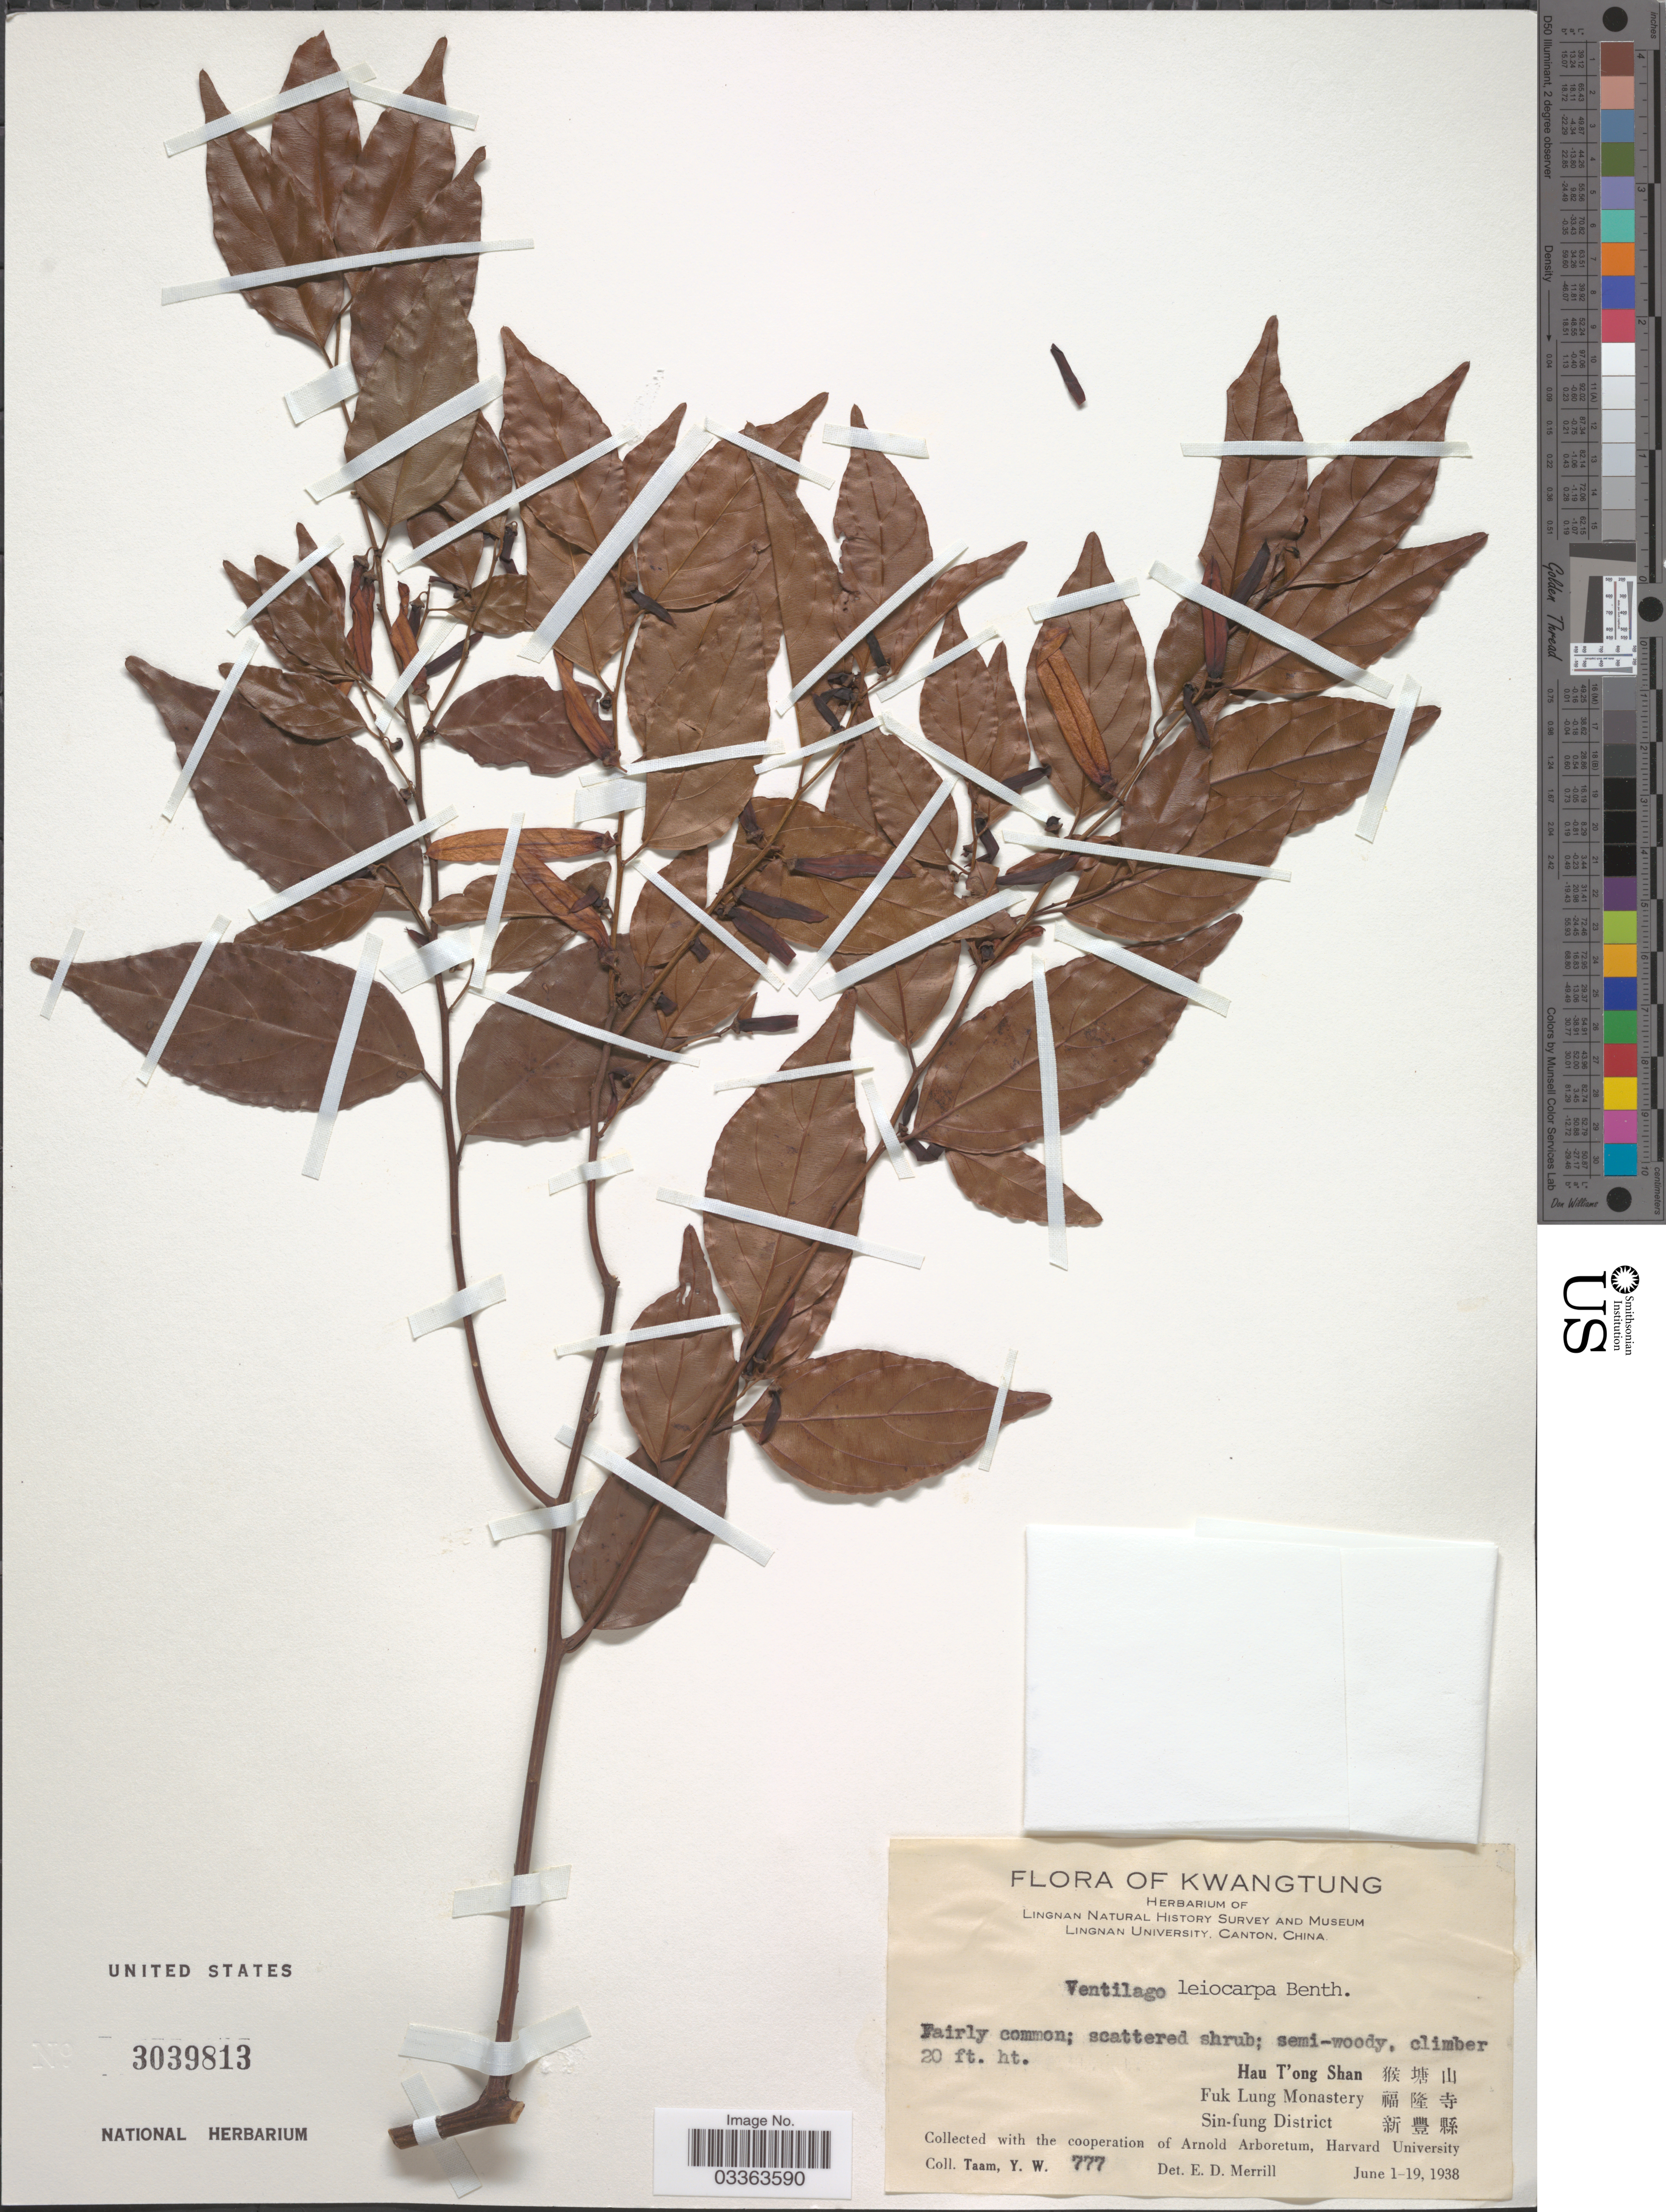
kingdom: Plantae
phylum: Tracheophyta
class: Magnoliopsida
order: Rosales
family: Rhamnaceae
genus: Ventilago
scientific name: Ventilago leiocarpa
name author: Benth.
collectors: Y. W. Taam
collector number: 777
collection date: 1938-06-01/1938-06-19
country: China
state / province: Guangdong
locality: Kwangtung. Hau T'ong Shan X. Fuk Lung Monastery X. Sin-fung District X.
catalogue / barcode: US 3039813